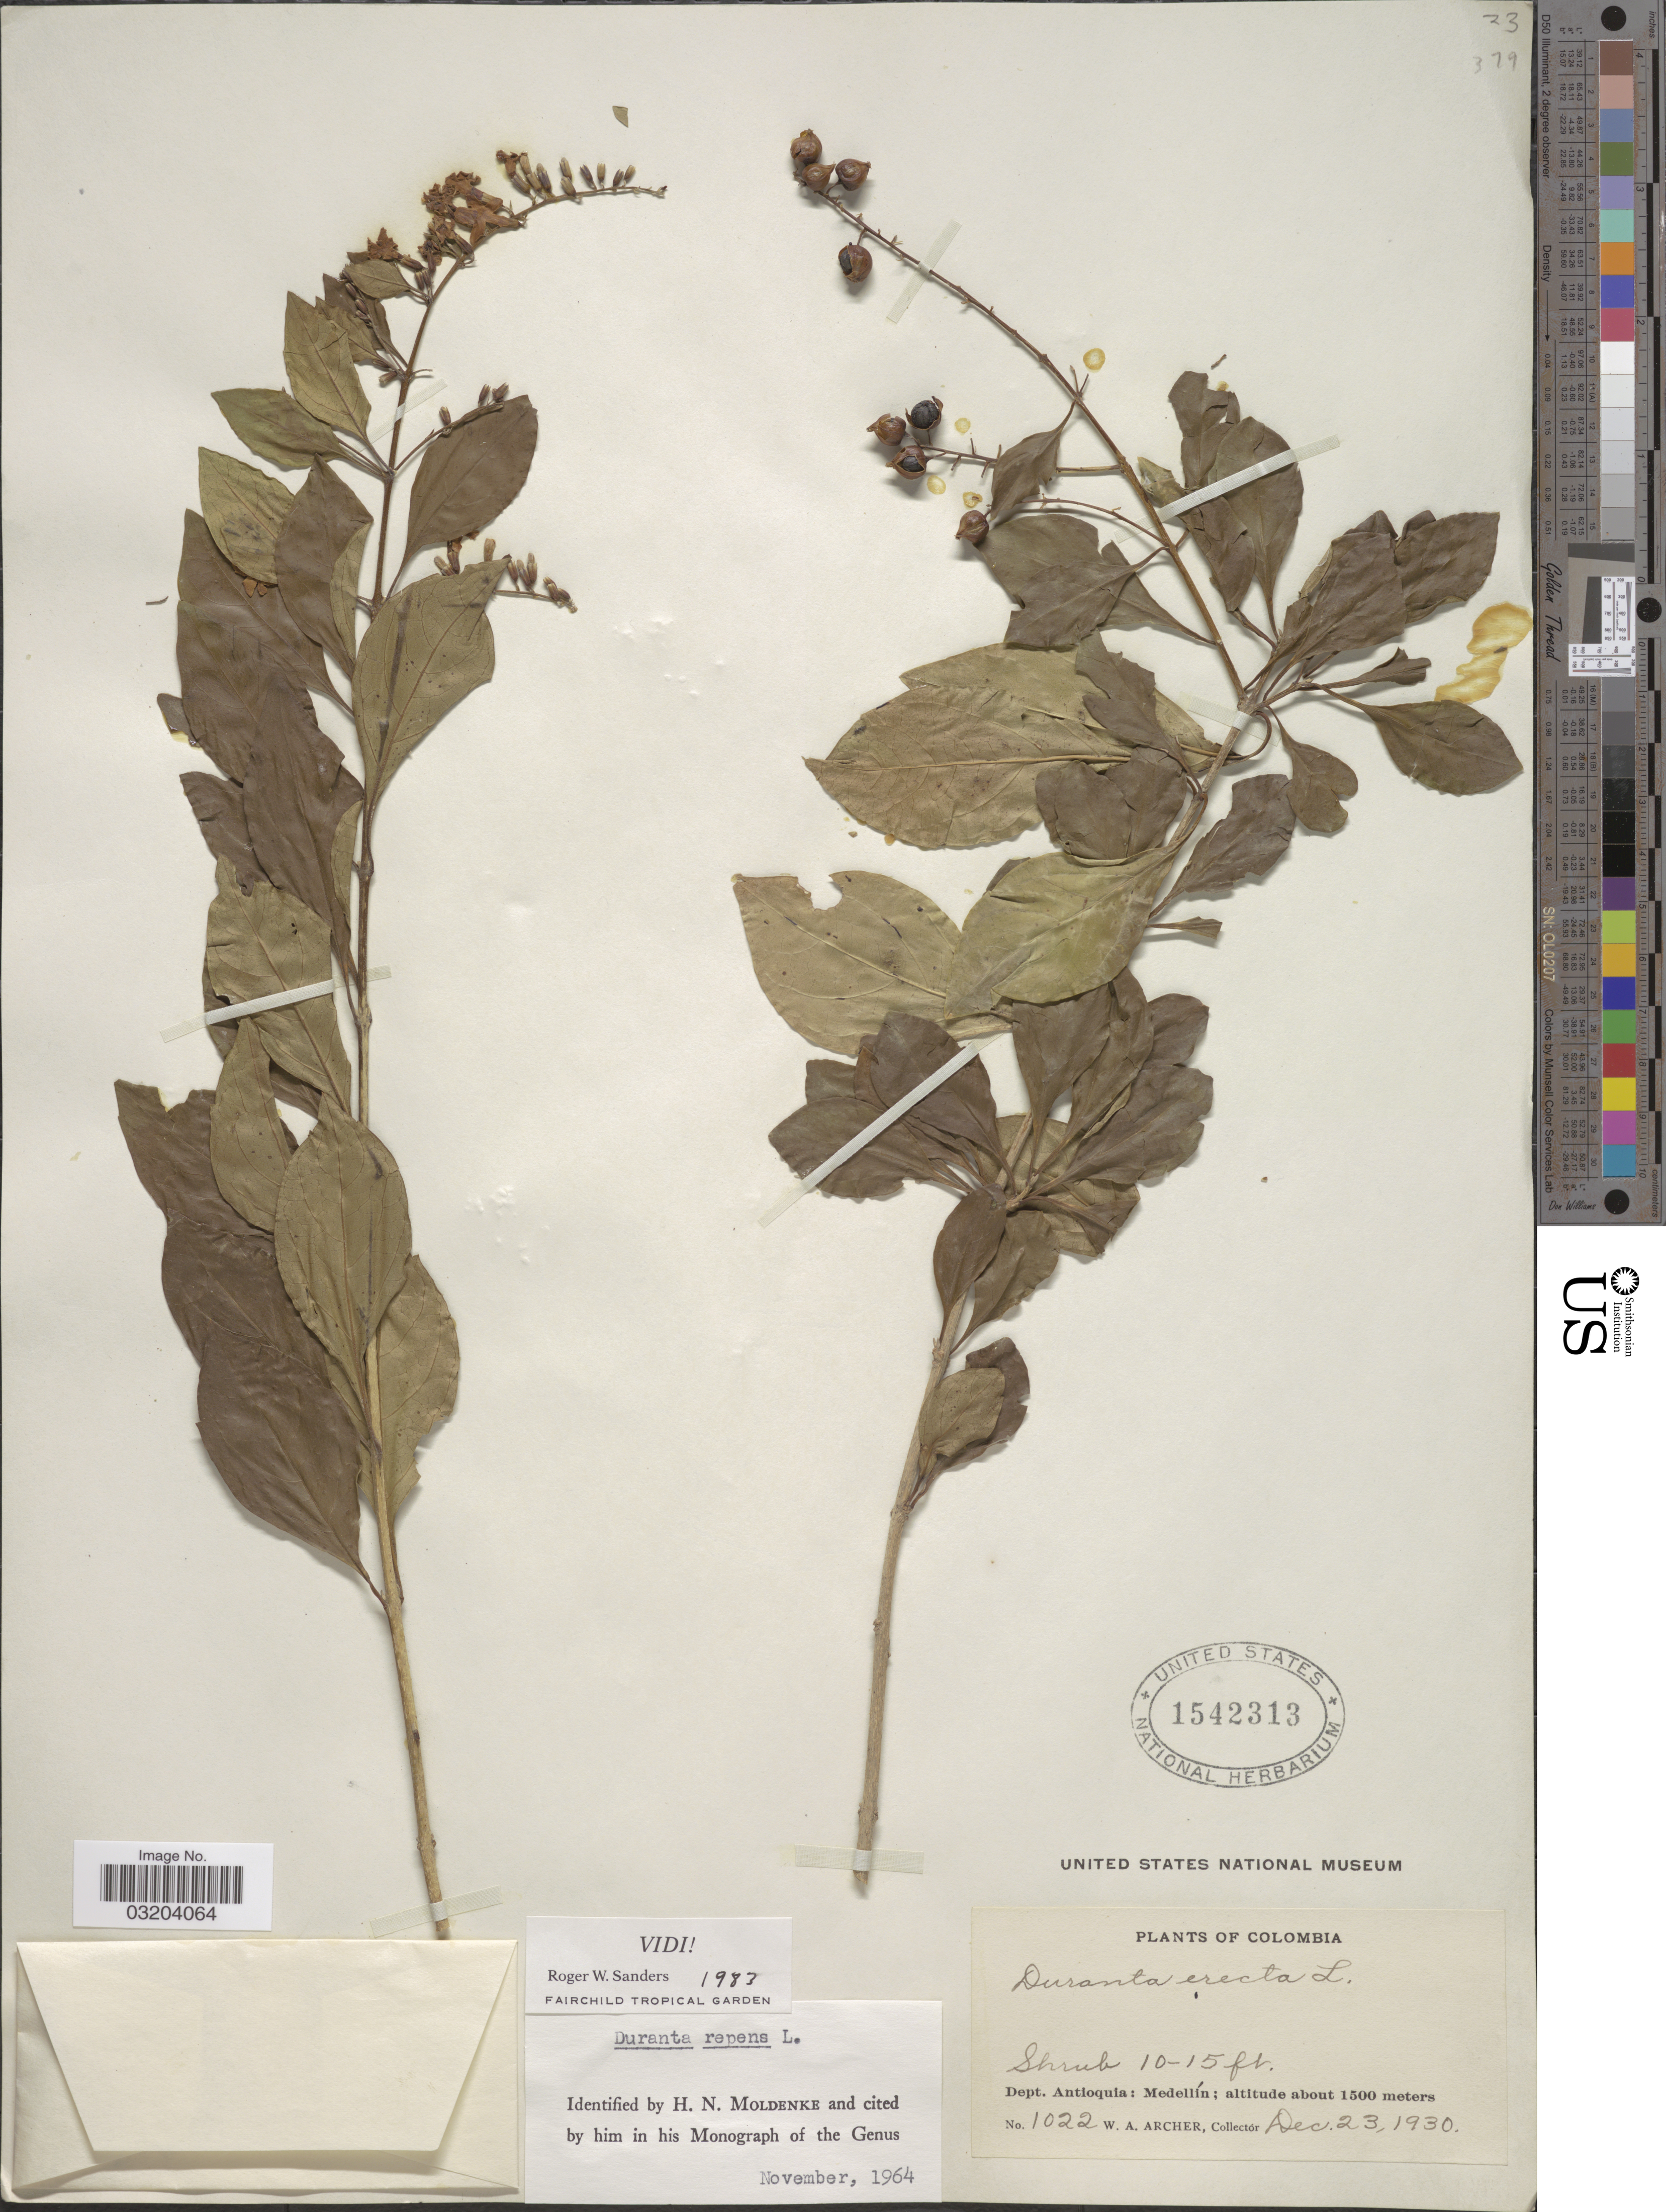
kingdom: Plantae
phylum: Tracheophyta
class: Magnoliopsida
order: Lamiales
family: Verbenaceae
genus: Duranta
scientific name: Duranta erecta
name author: L.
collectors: W. Archer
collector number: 1022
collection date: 1930-12-23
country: Colombia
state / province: Antioquia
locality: Dept. Antioquia: Medellín.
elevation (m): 1500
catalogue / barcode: US 1542313